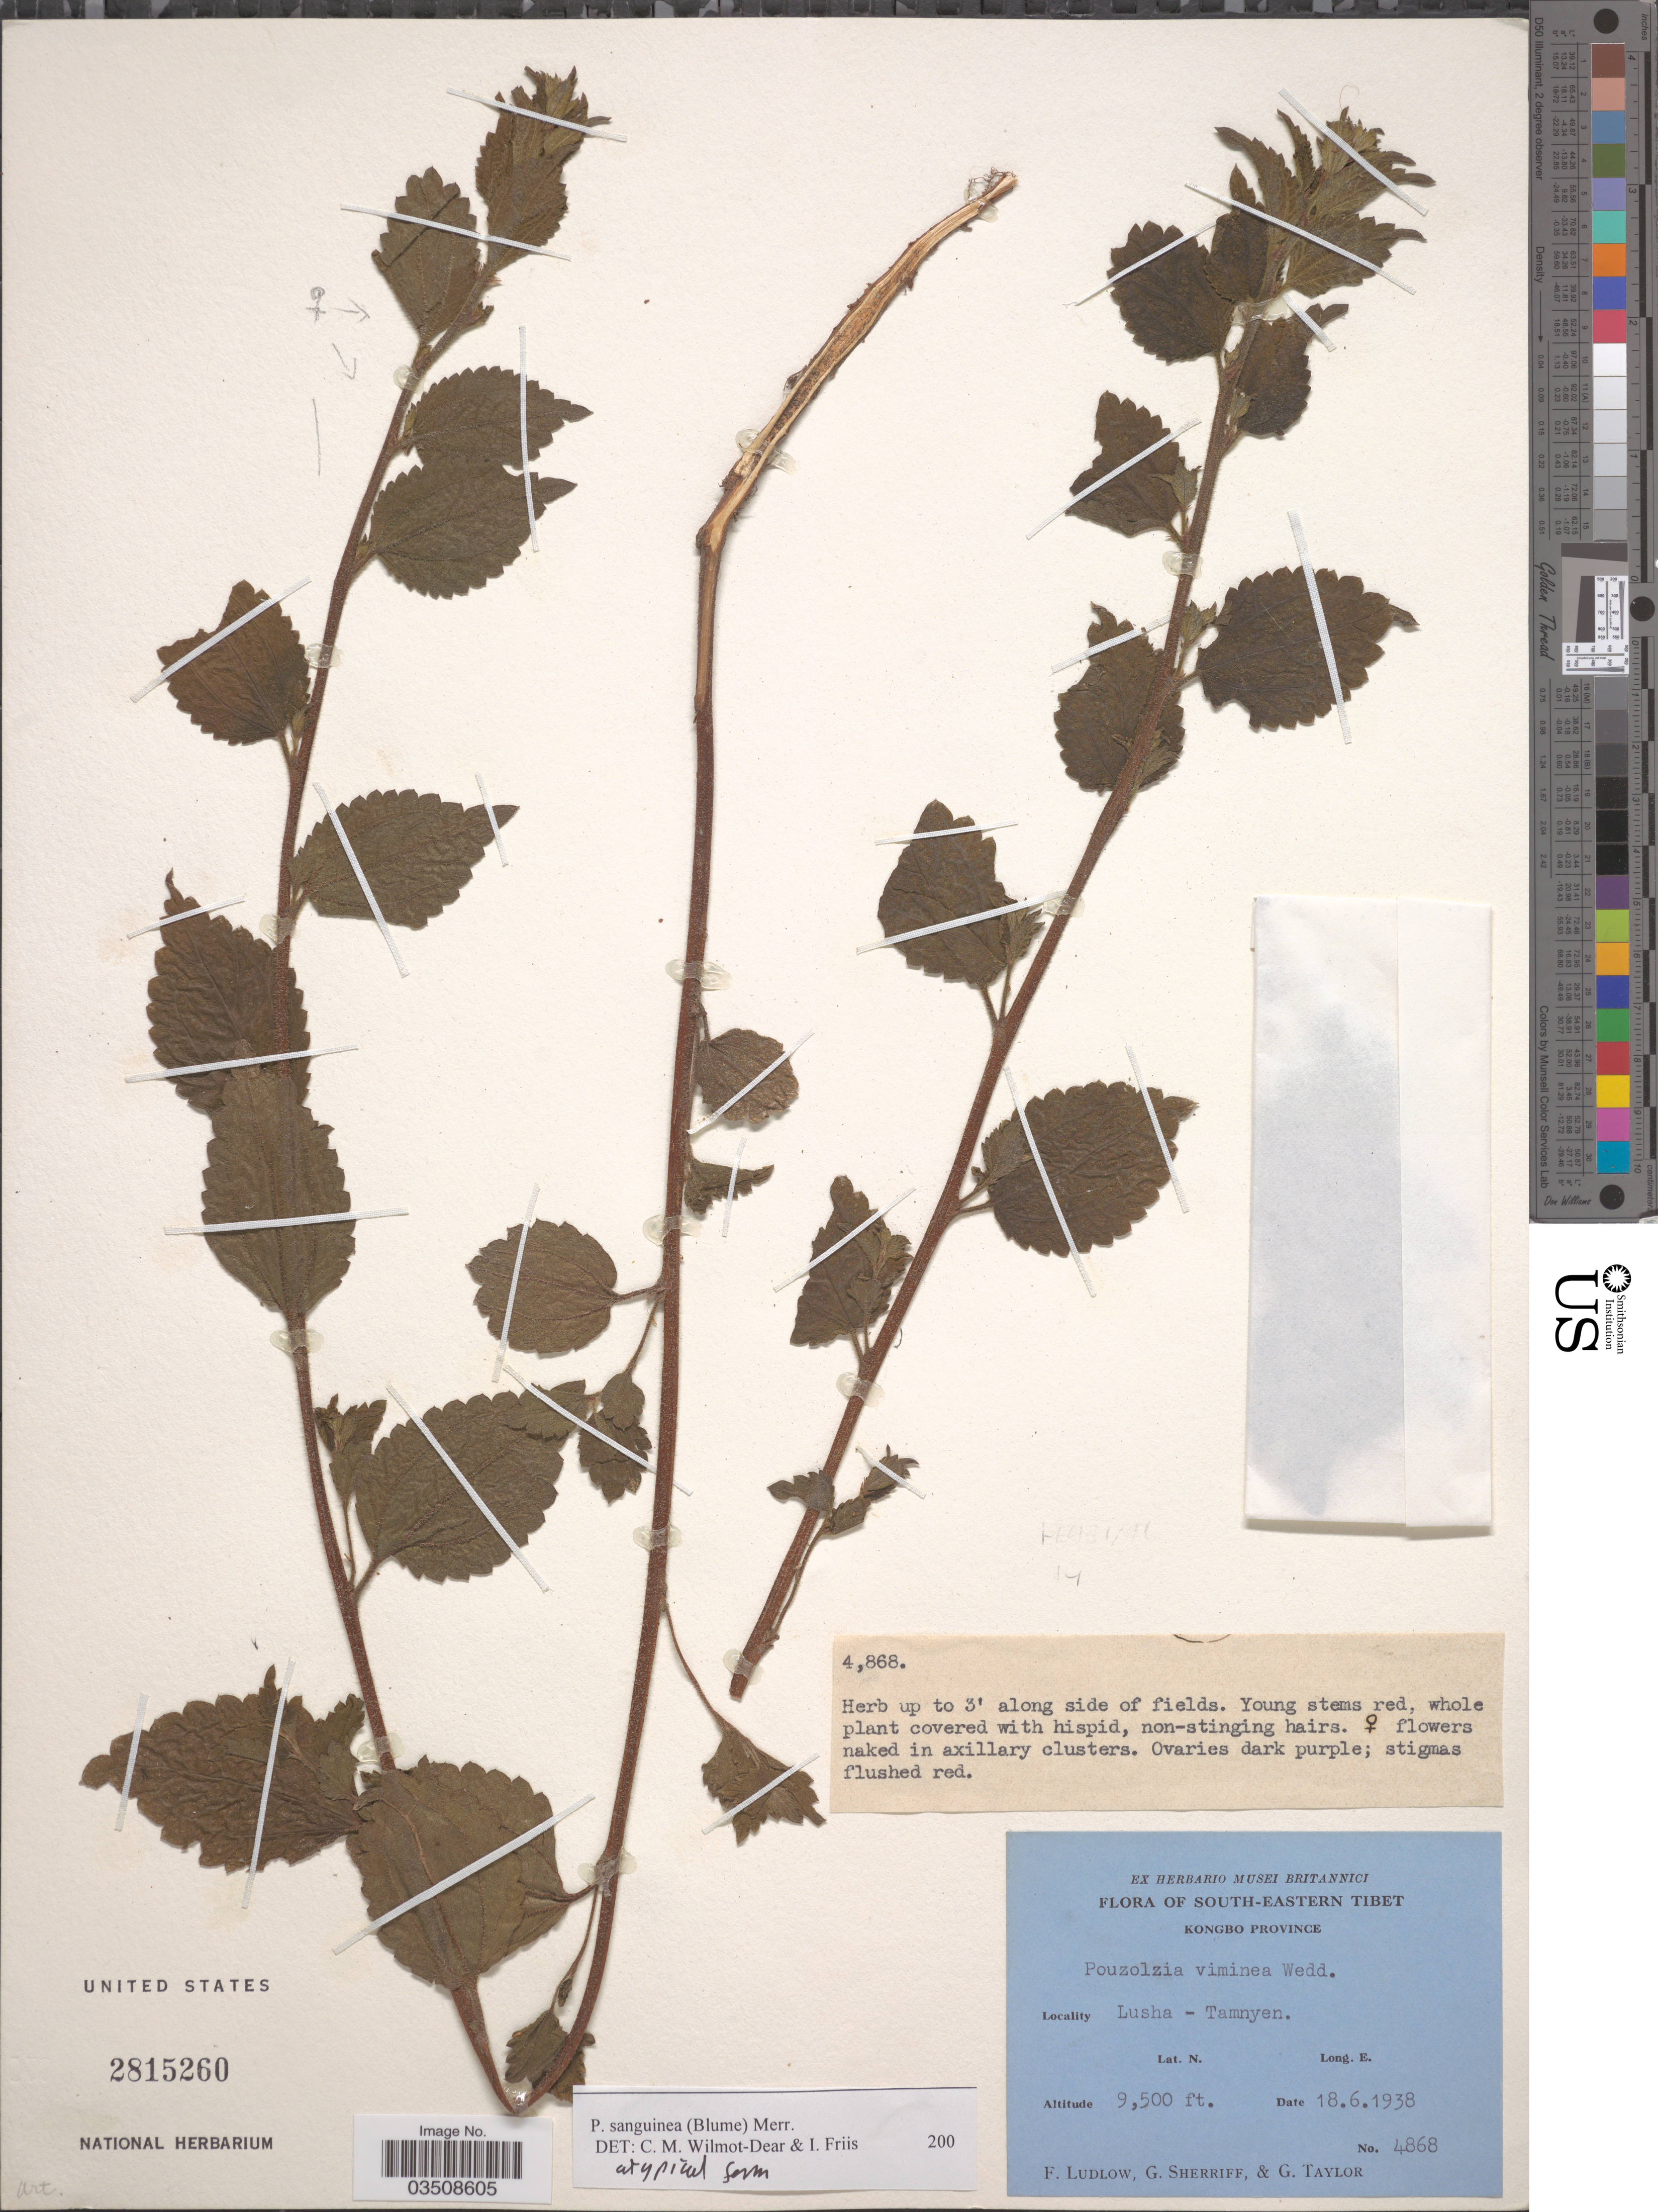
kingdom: Plantae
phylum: Tracheophyta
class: Magnoliopsida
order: Rosales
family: Urticaceae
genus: Pouzolzia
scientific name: Pouzolzia sanguinea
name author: (Blume) Merr.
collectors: F. Ludlow, G. Sheriff & G. Taylor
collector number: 4868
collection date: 1938-06-18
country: China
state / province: Xizang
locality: South-Eastern Tibet. Kongbo Province. Lusha-Tamnyen.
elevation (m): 2896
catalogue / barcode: US 2815260